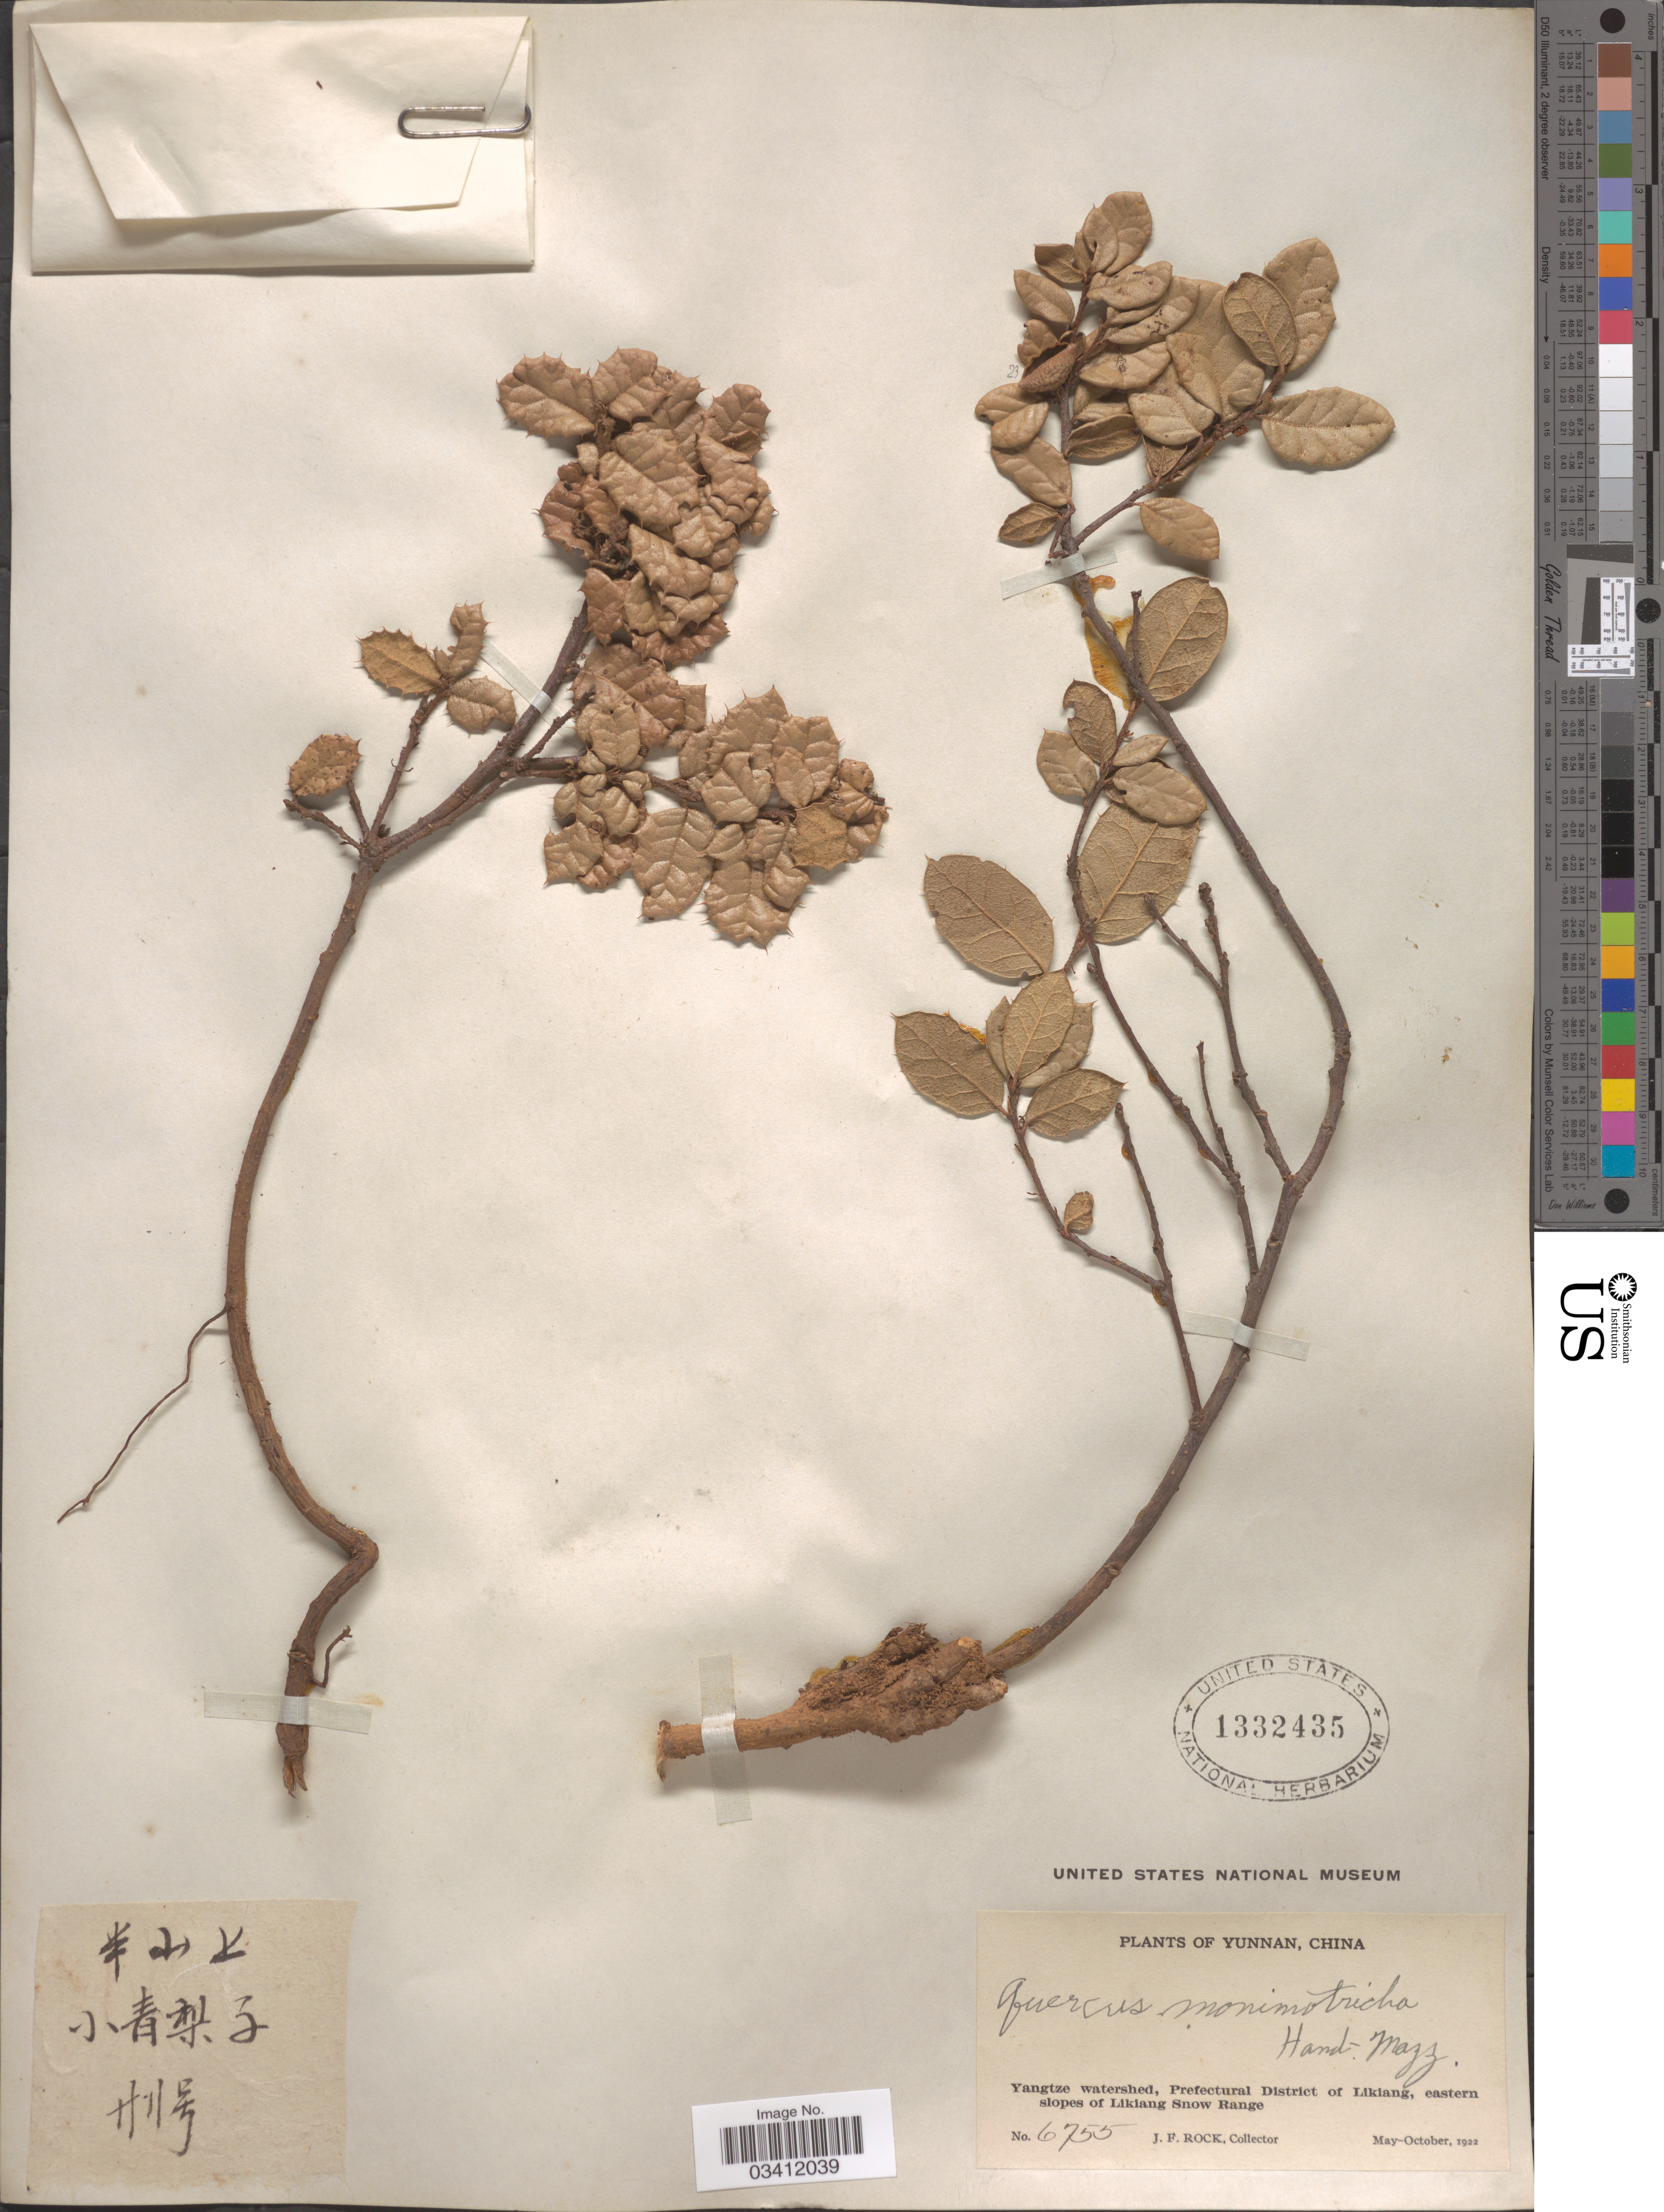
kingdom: Plantae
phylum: Tracheophyta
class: Magnoliopsida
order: Fagales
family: Fagaceae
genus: Quercus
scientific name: Quercus monimotricha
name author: Hand.-Mazz.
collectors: J. Rock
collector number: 6755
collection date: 1922-05/1922-10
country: China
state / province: Yunnan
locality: Yangtze watershed, Prefectural District of Likiang, eastern slopes of Likiang Snow Range.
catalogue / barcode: US 1332435